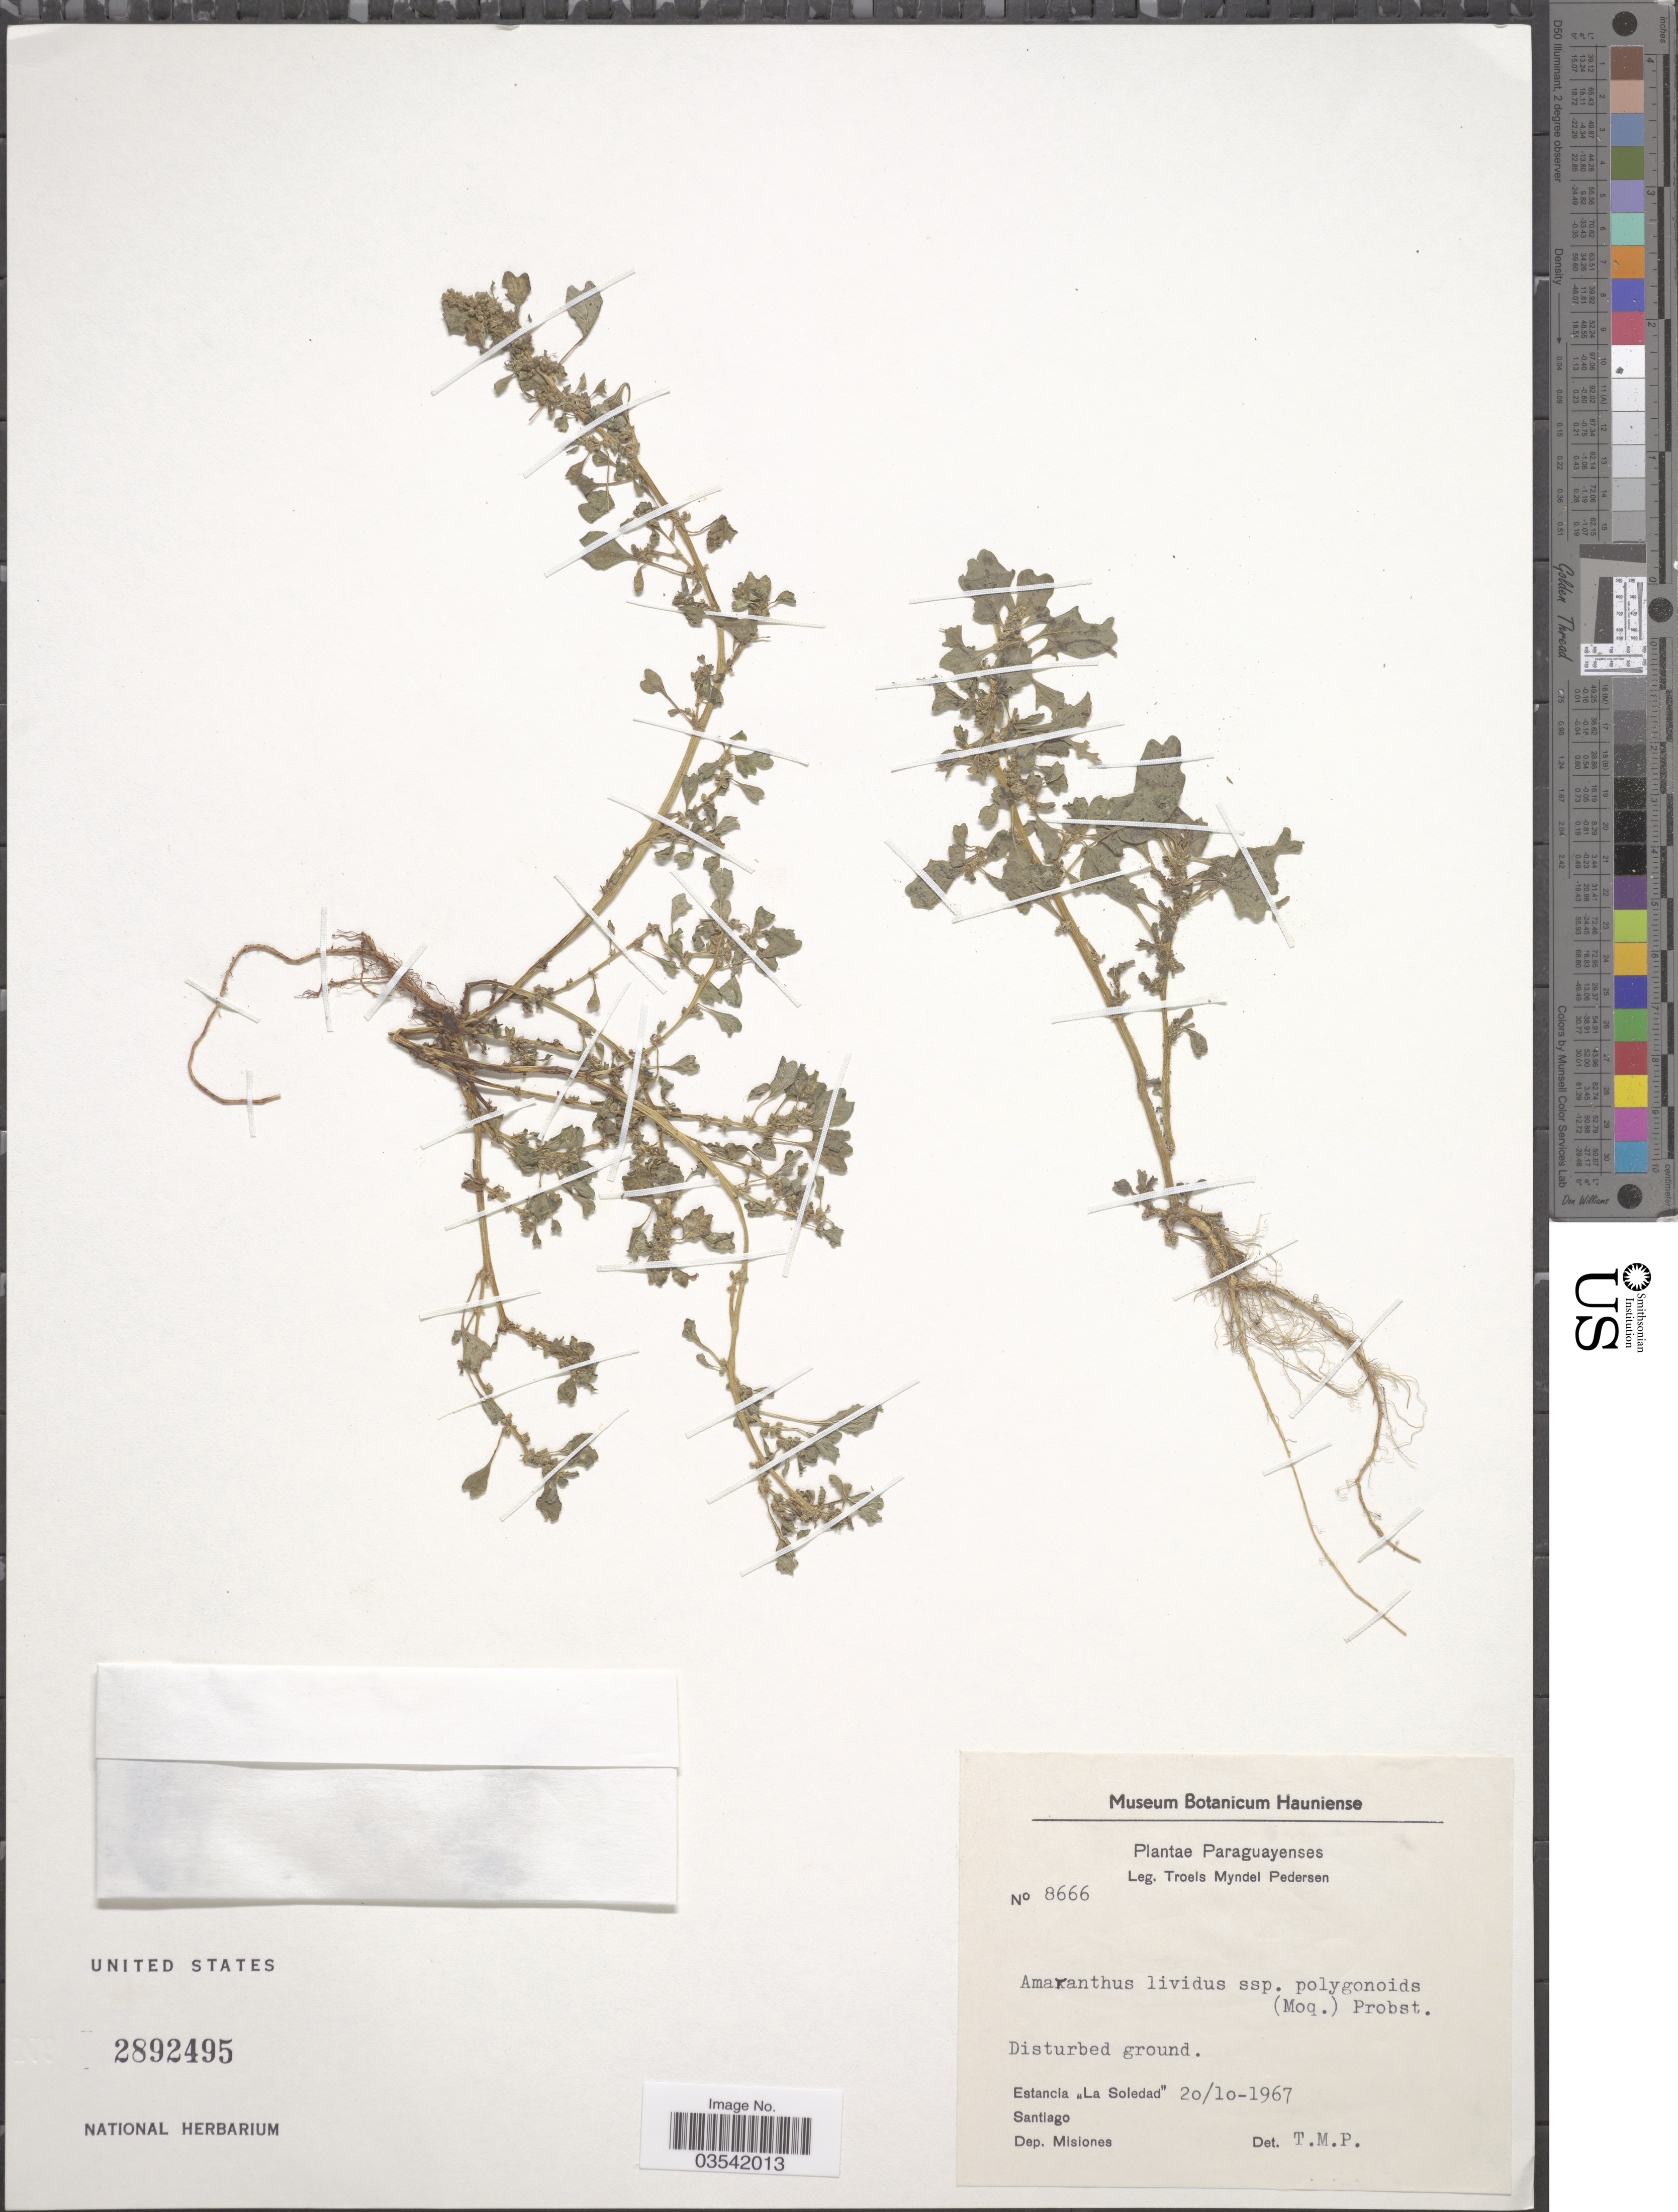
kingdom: Plantae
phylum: Tracheophyta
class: Magnoliopsida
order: Caryophyllales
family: Amaranthaceae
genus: Amaranthus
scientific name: Amaranthus lividus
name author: L.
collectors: T. Pederson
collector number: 8666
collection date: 1967-10-20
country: Paraguay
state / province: Misiones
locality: Estancia "La Soledad". Santiago. Dep. Misiones.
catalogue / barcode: US 2892495